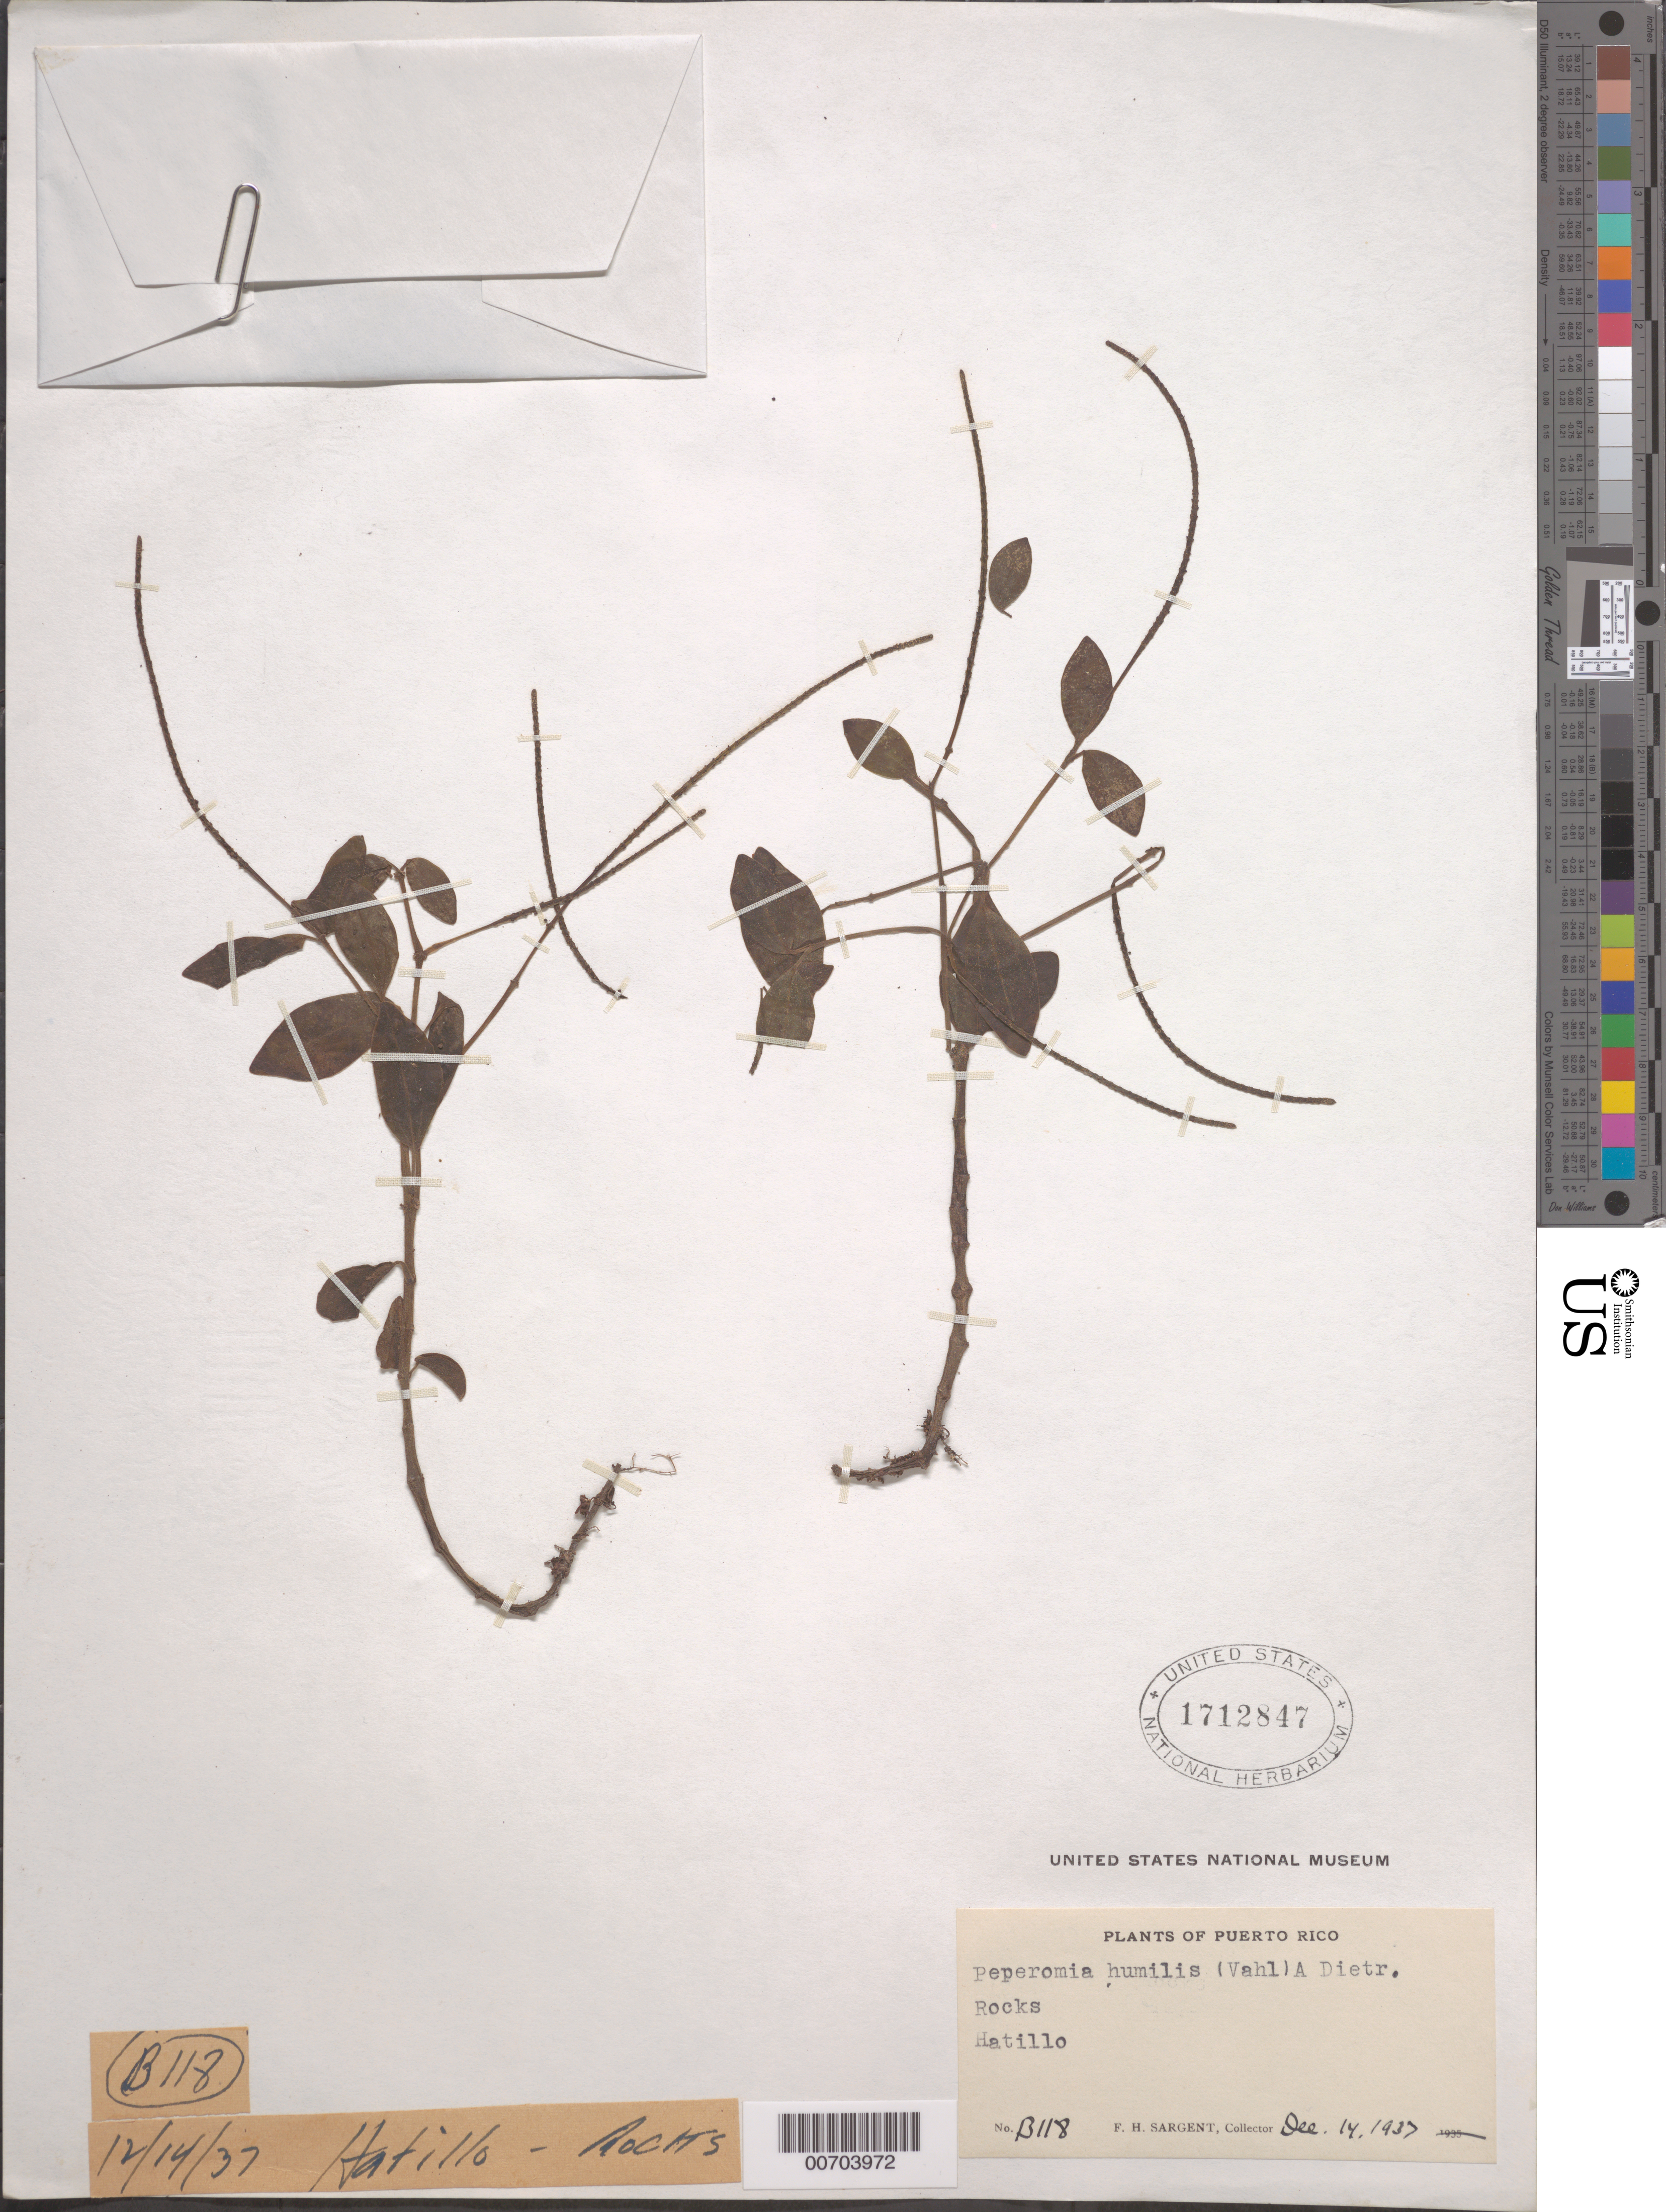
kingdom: Plantae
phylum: Tracheophyta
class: Magnoliopsida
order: Piperales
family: Piperaceae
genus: Peperomia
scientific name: Peperomia humilis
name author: (Vahl) A. Dietr.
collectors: F. H. Sargent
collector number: B 118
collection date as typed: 14 Dec 1937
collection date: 1937-12-14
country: Puerto Rico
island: Greater Antilles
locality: Hatillo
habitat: Rocks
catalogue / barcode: US 1712847